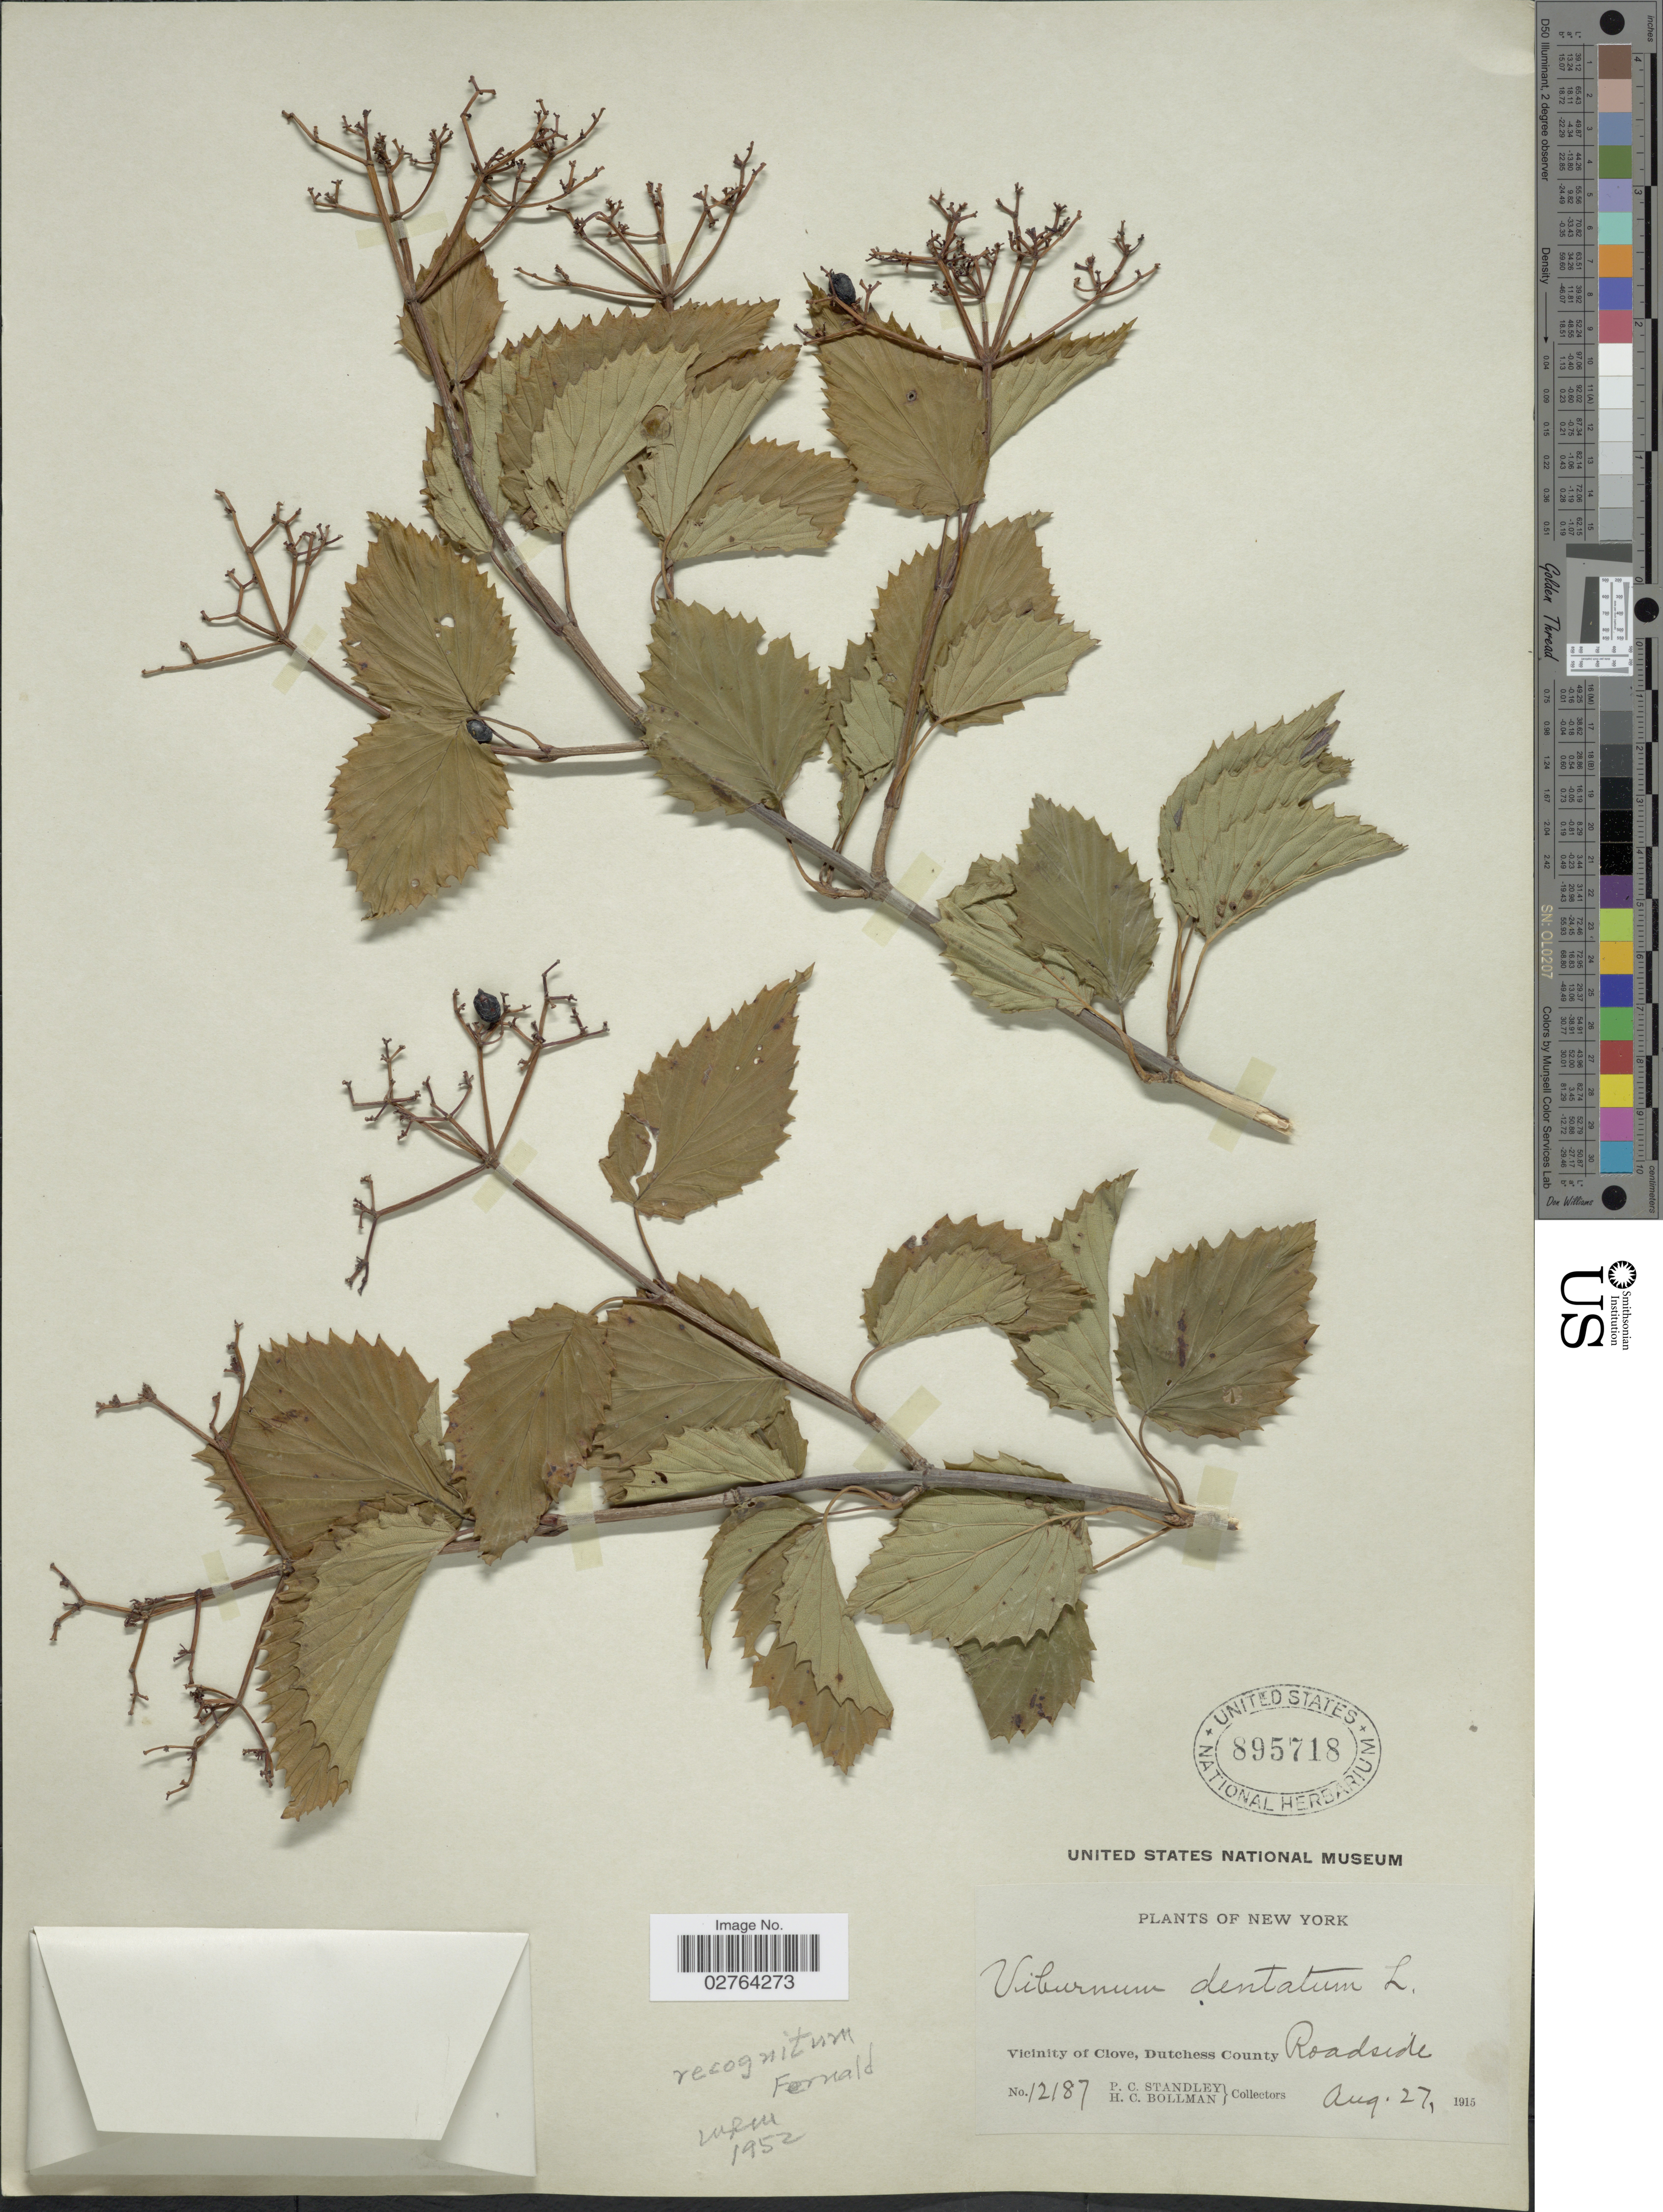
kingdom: Plantae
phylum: Tracheophyta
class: Magnoliopsida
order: Dipsacales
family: Viburnaceae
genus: Viburnum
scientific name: Viburnum recognitum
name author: Fernald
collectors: P. C. Standley & H. C. Bollman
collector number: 12187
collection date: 1915-08-27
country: United States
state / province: New York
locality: Vicinity of Clove, Dutchess County Roadside.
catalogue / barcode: US 895718